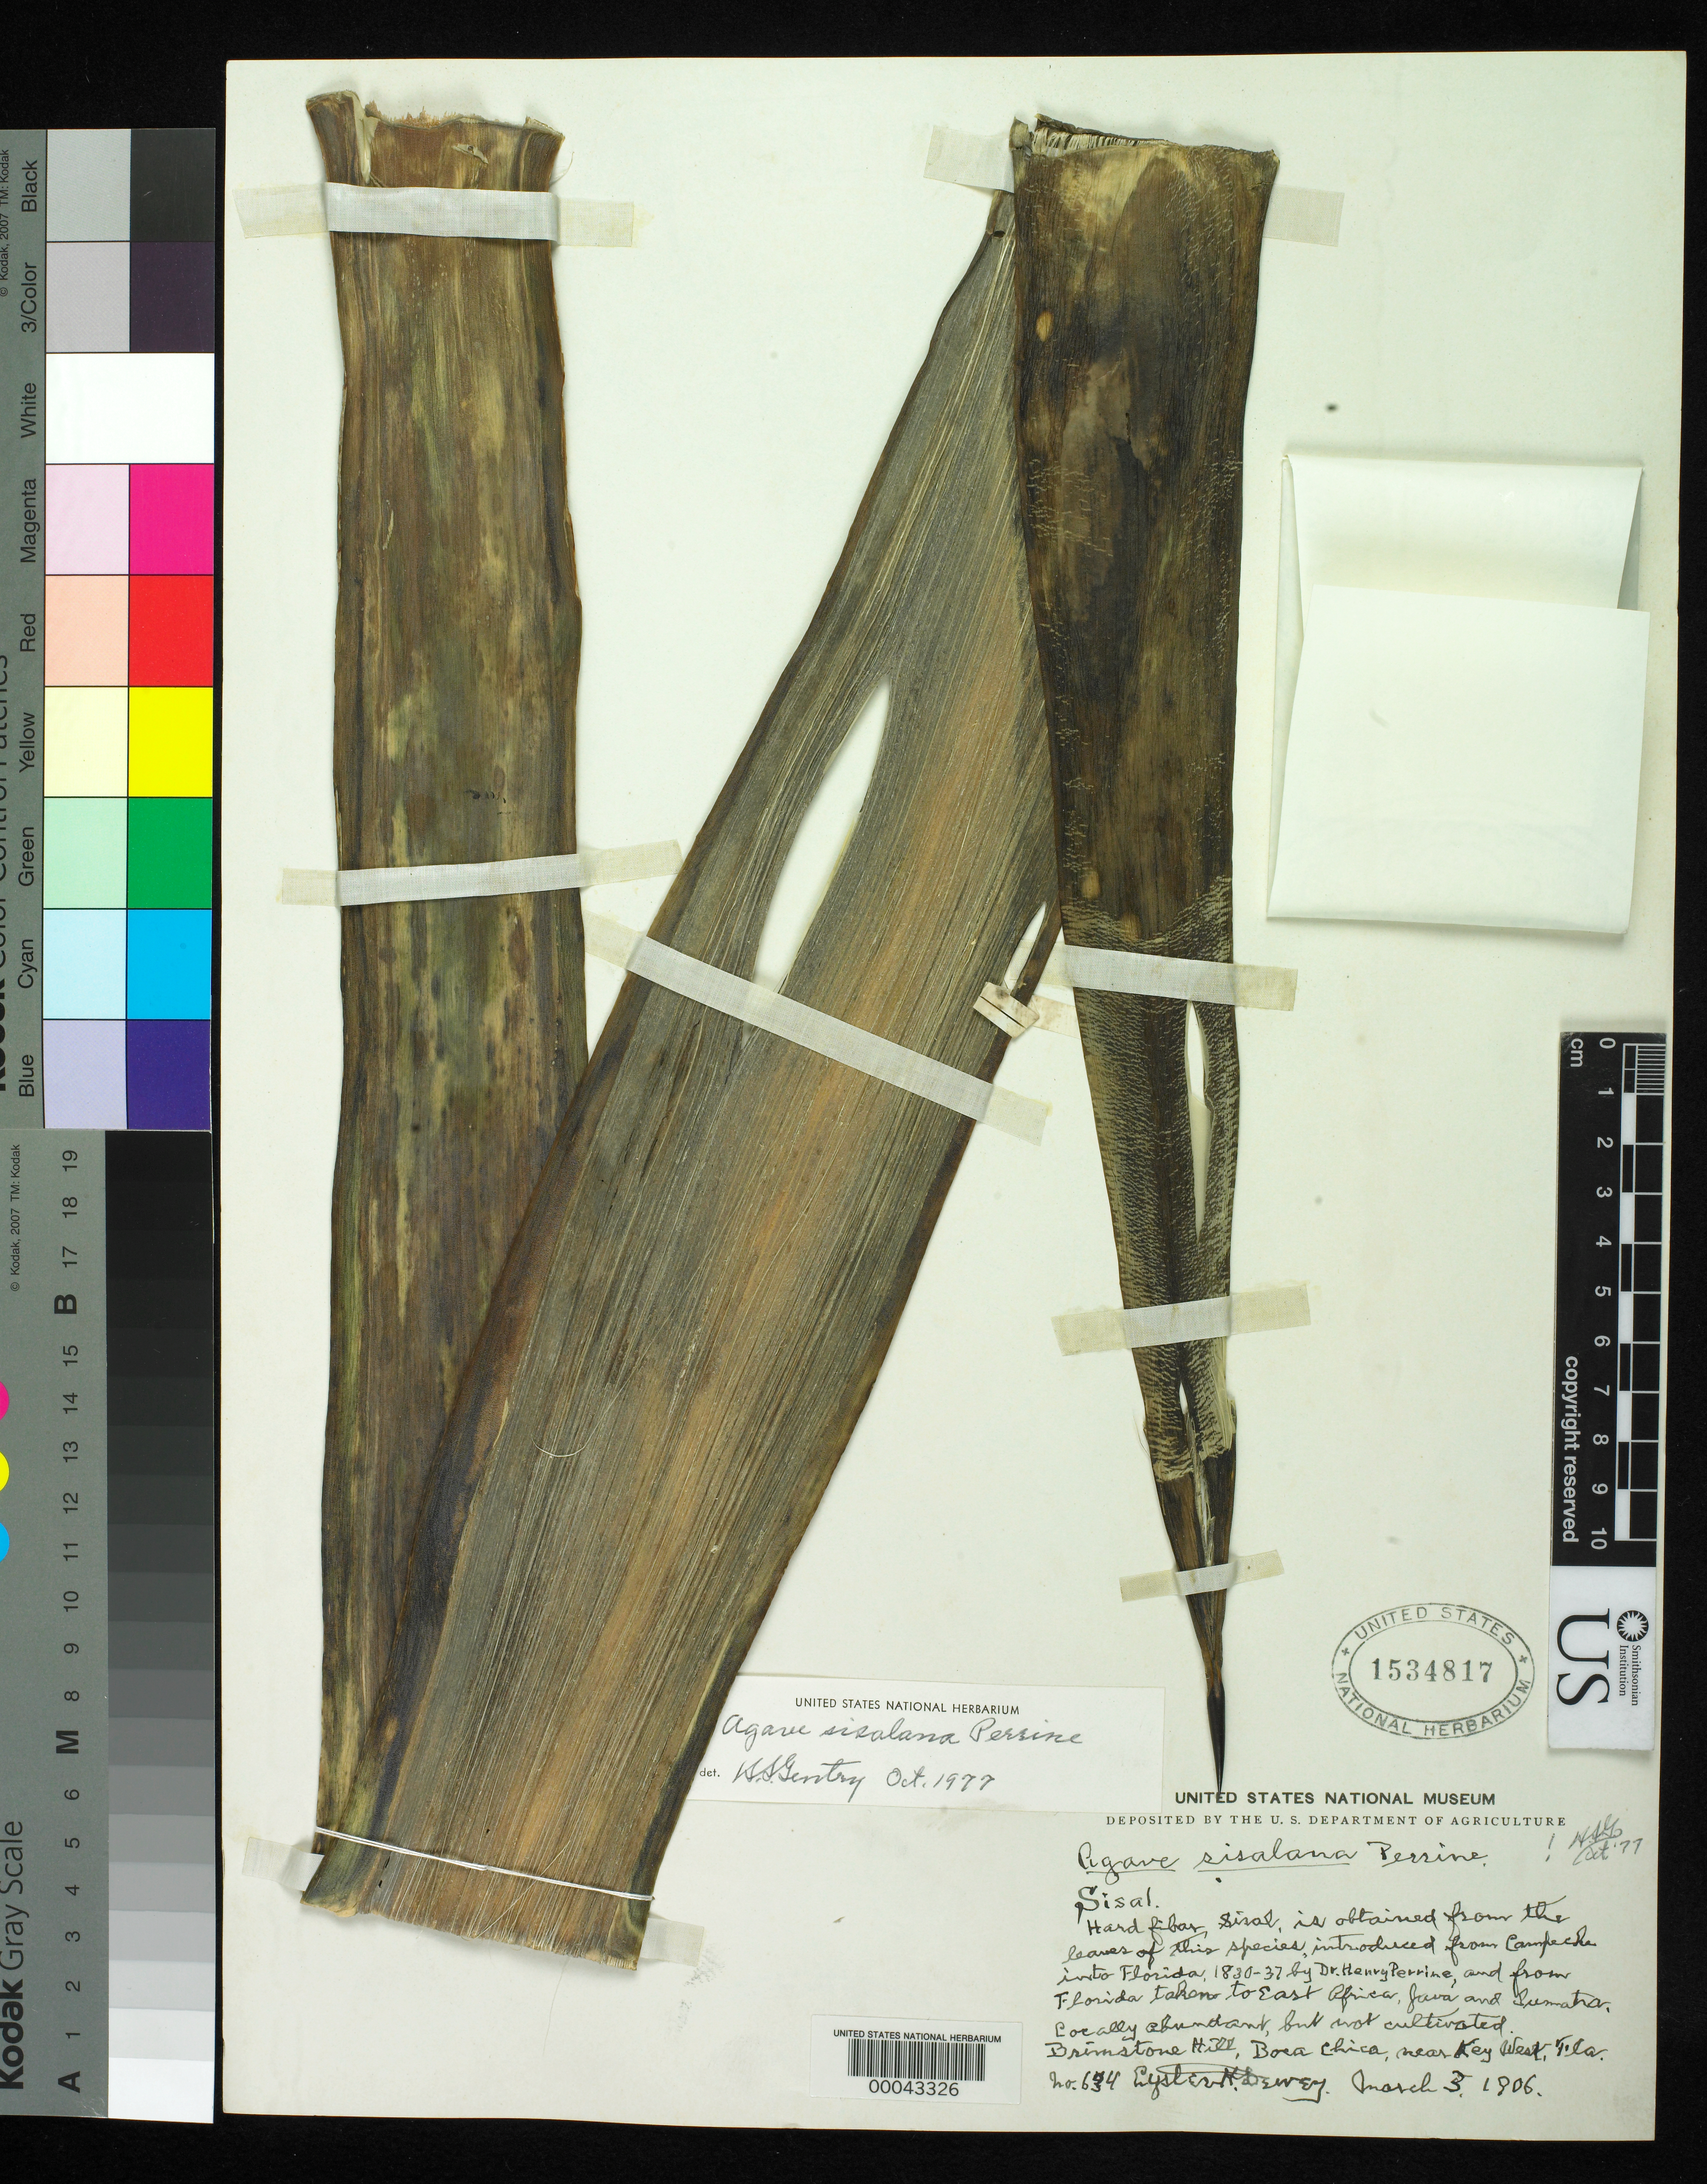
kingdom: Plantae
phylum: Tracheophyta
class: Liliopsida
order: Asparagales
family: Asparagaceae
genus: Agave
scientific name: Agave sisalana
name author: Perrine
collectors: L. H. Dewey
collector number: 634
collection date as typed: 03 Mar 1906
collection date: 1906-03-03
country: United States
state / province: Florida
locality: Brimstone hill, boca chica, near key west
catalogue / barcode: US 1534817